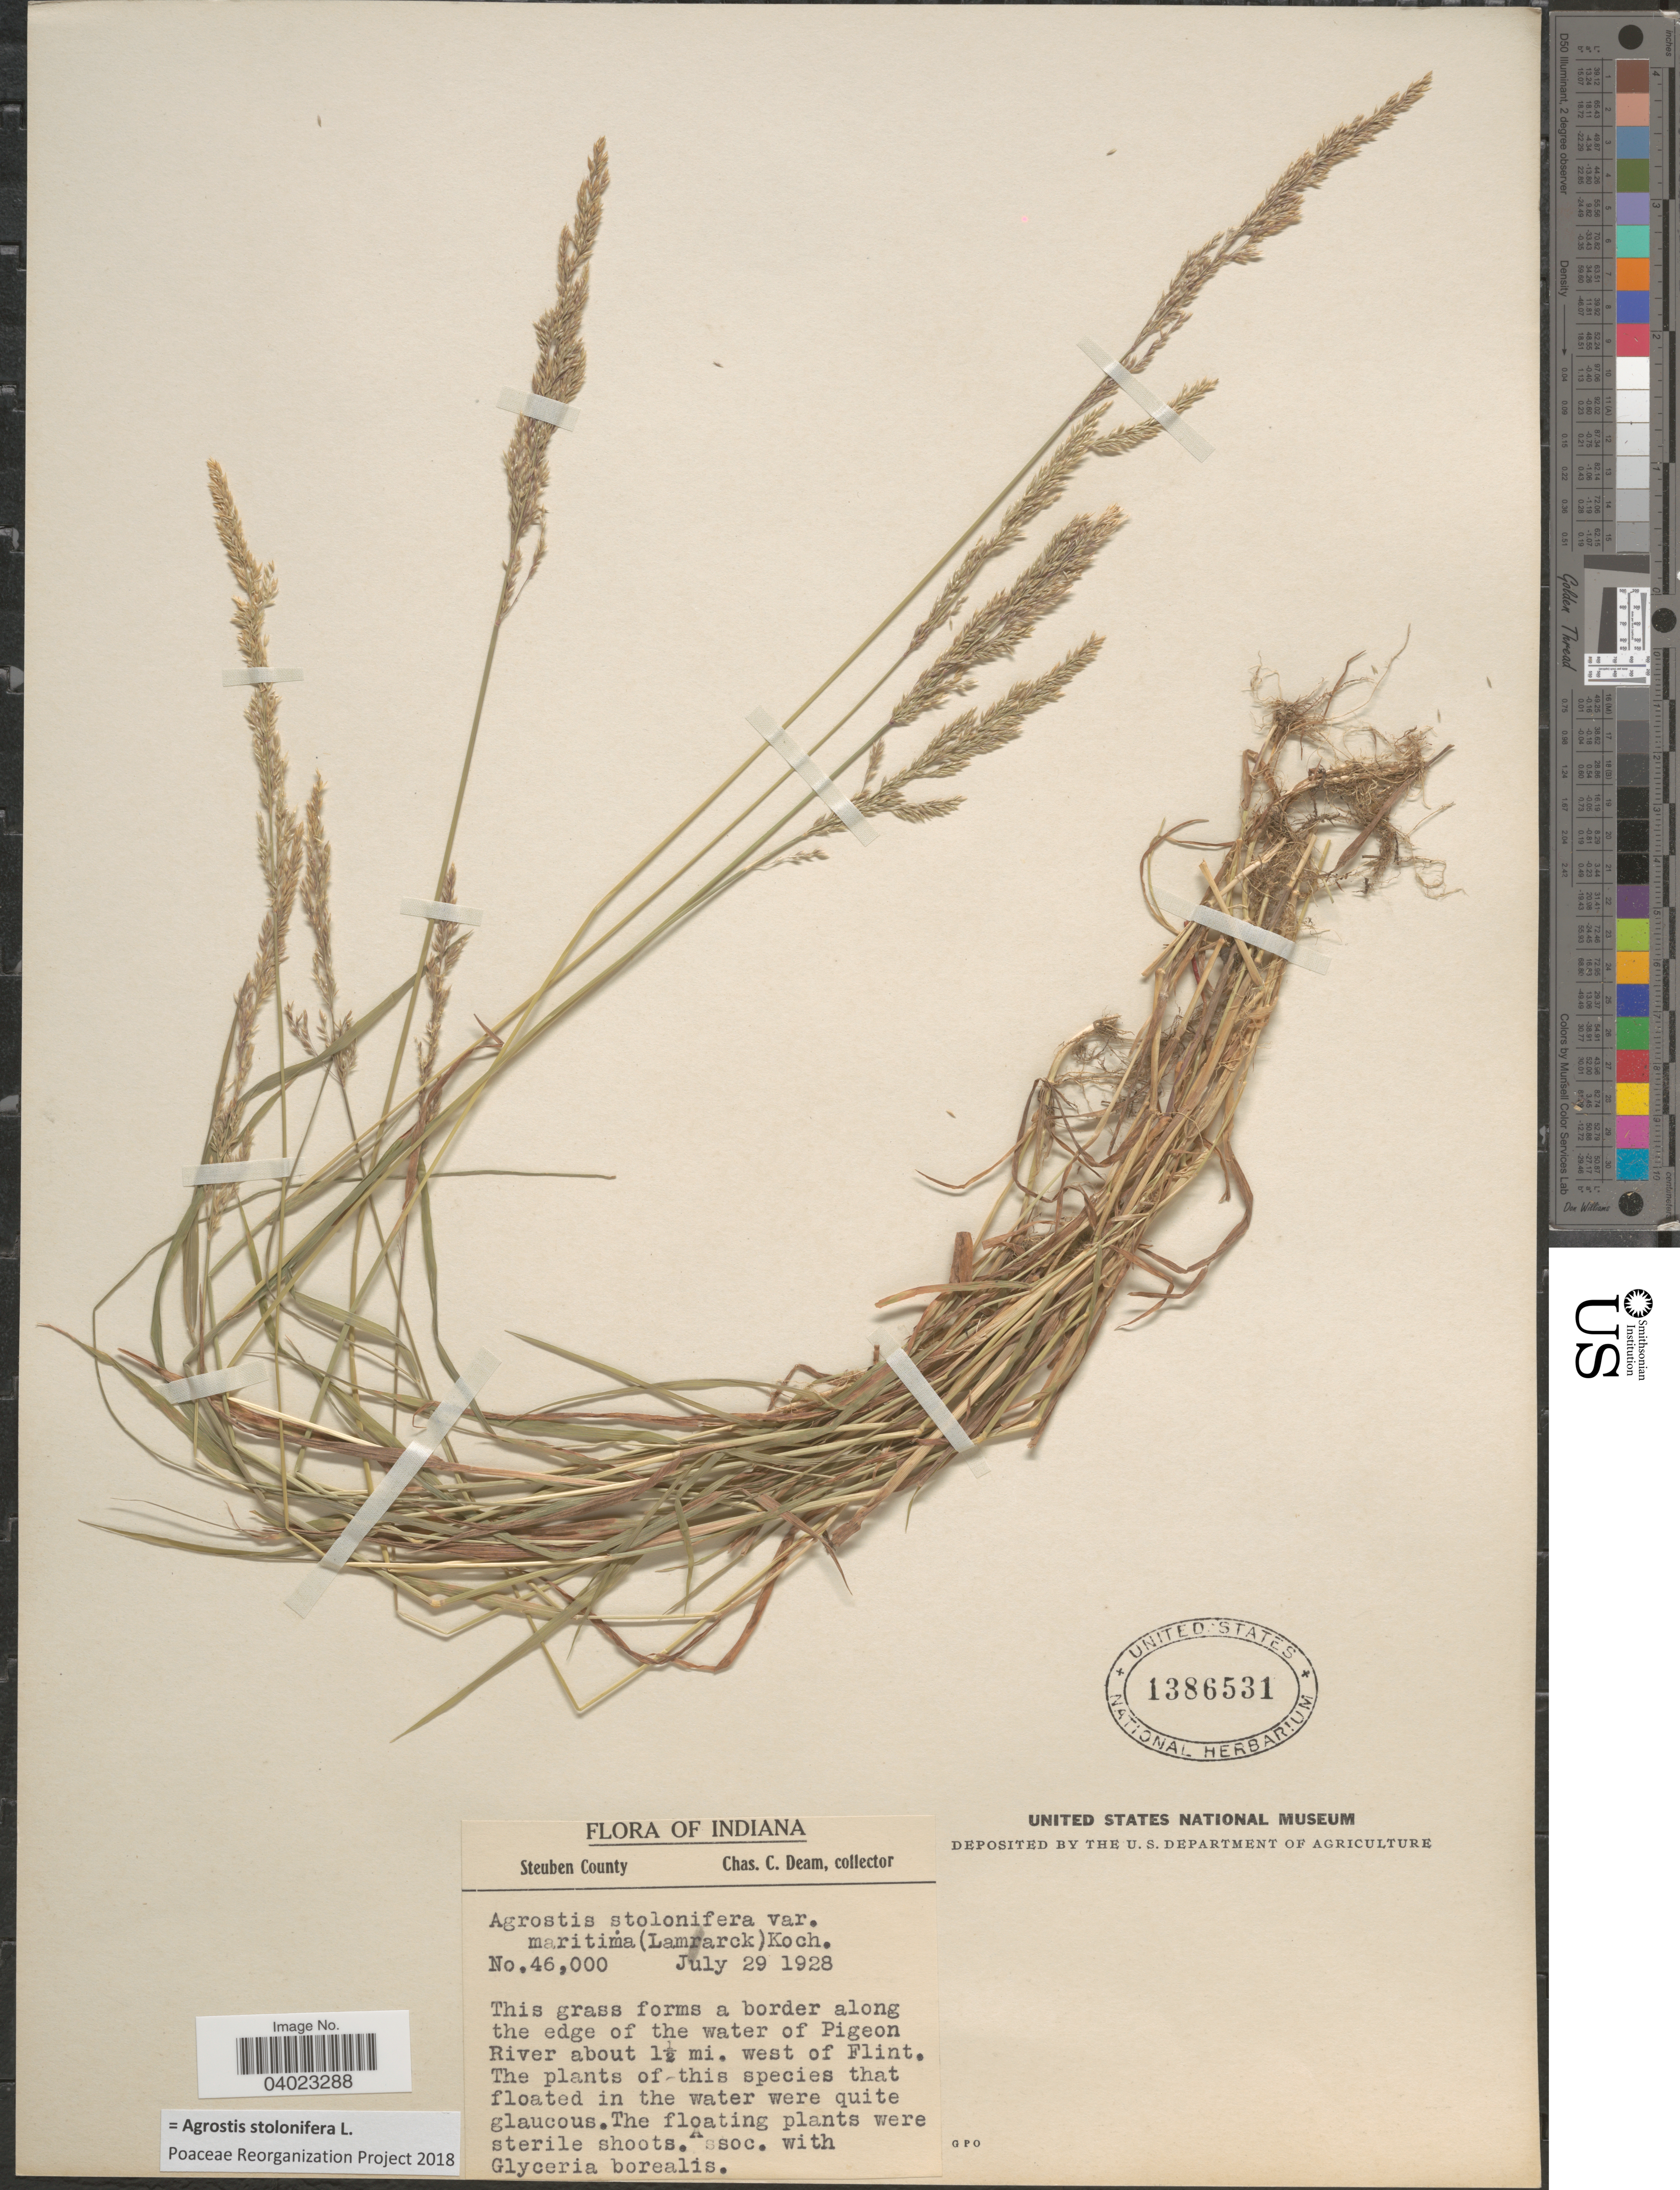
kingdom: Plantae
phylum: Tracheophyta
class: Liliopsida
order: Poales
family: Poaceae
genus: Agrostis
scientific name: Agrostis stolonifera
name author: L.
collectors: C. C. Deam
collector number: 46000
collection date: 1928-07-29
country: United States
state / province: Indiana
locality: Steuben County. Along the edge of the water of Pigeon River about 1½ mi. west of Flint.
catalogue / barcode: US 1386531